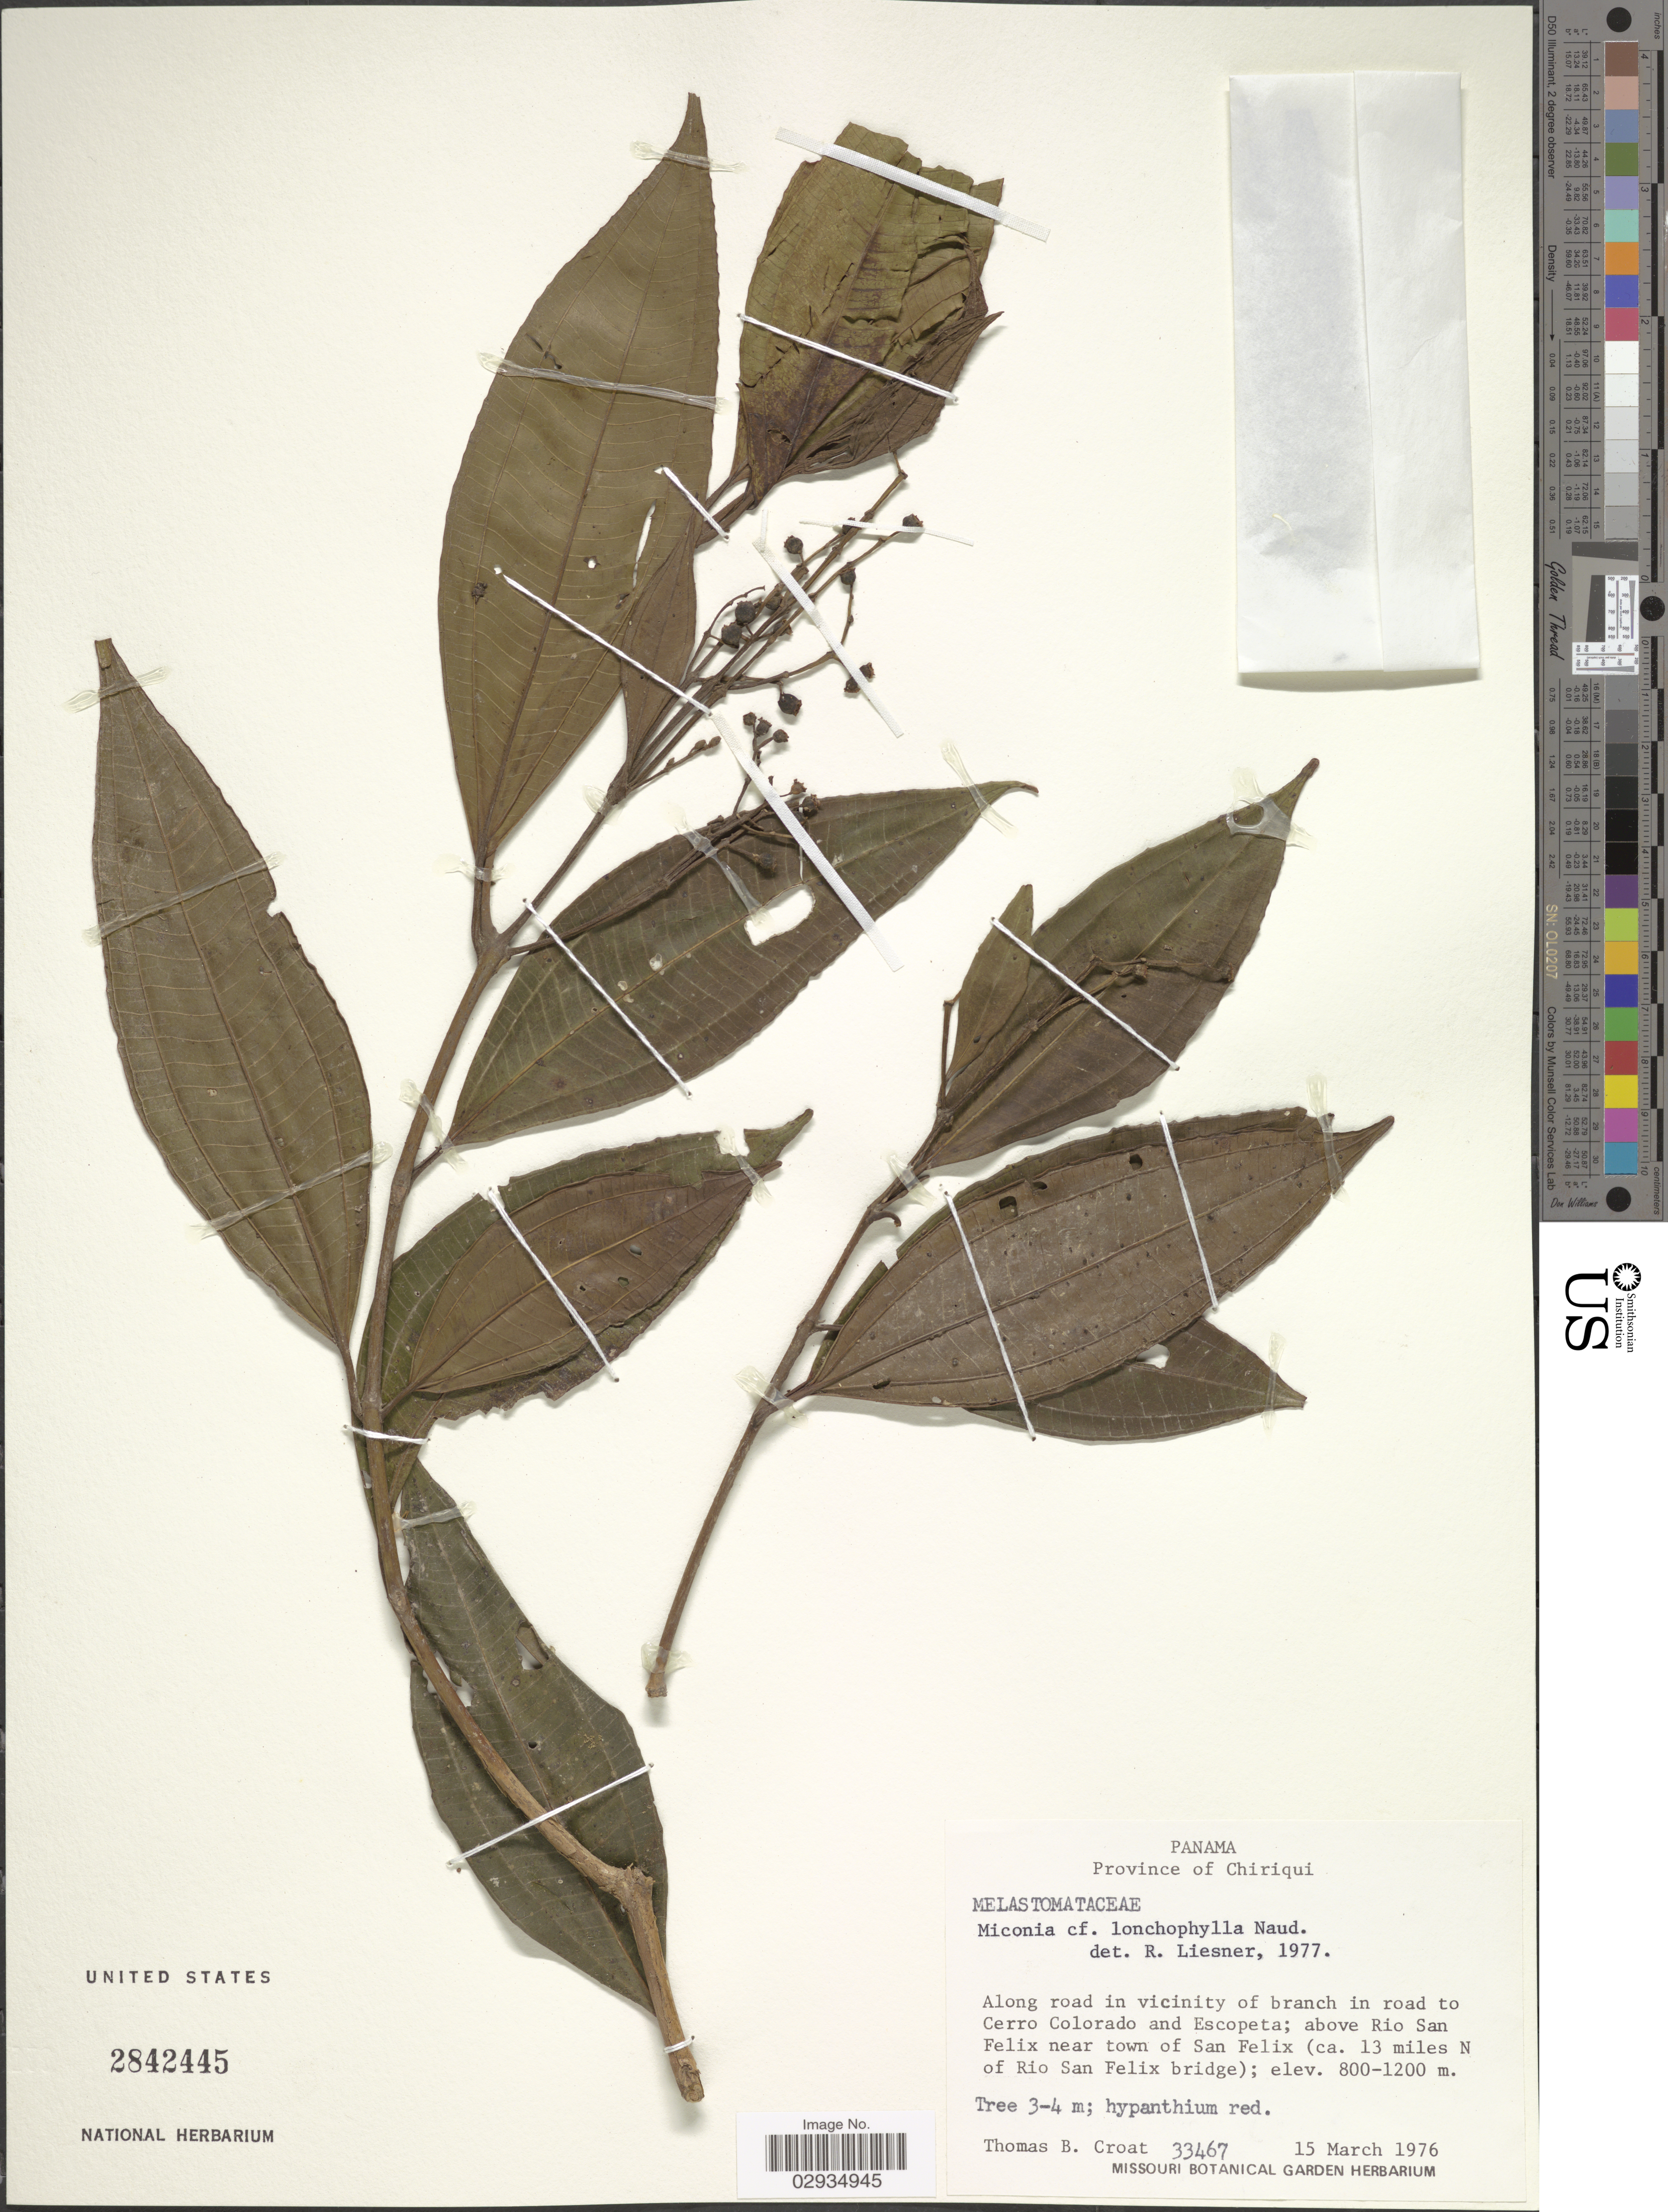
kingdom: Plantae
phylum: Tracheophyta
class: Magnoliopsida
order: Myrtales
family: Melastomataceae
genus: Miconia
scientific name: Miconia lonchophylla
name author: Naudin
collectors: T. B. Croat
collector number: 33467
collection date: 1976-03-15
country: Panama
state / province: Chiriqui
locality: Along road in vicinity of branch in road to Cerro Colorado and Escopeta; above Rio San Felix near town of San Felix (ca. 13 miles N of Rio San Felix bridge).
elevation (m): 800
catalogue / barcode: US 2842445